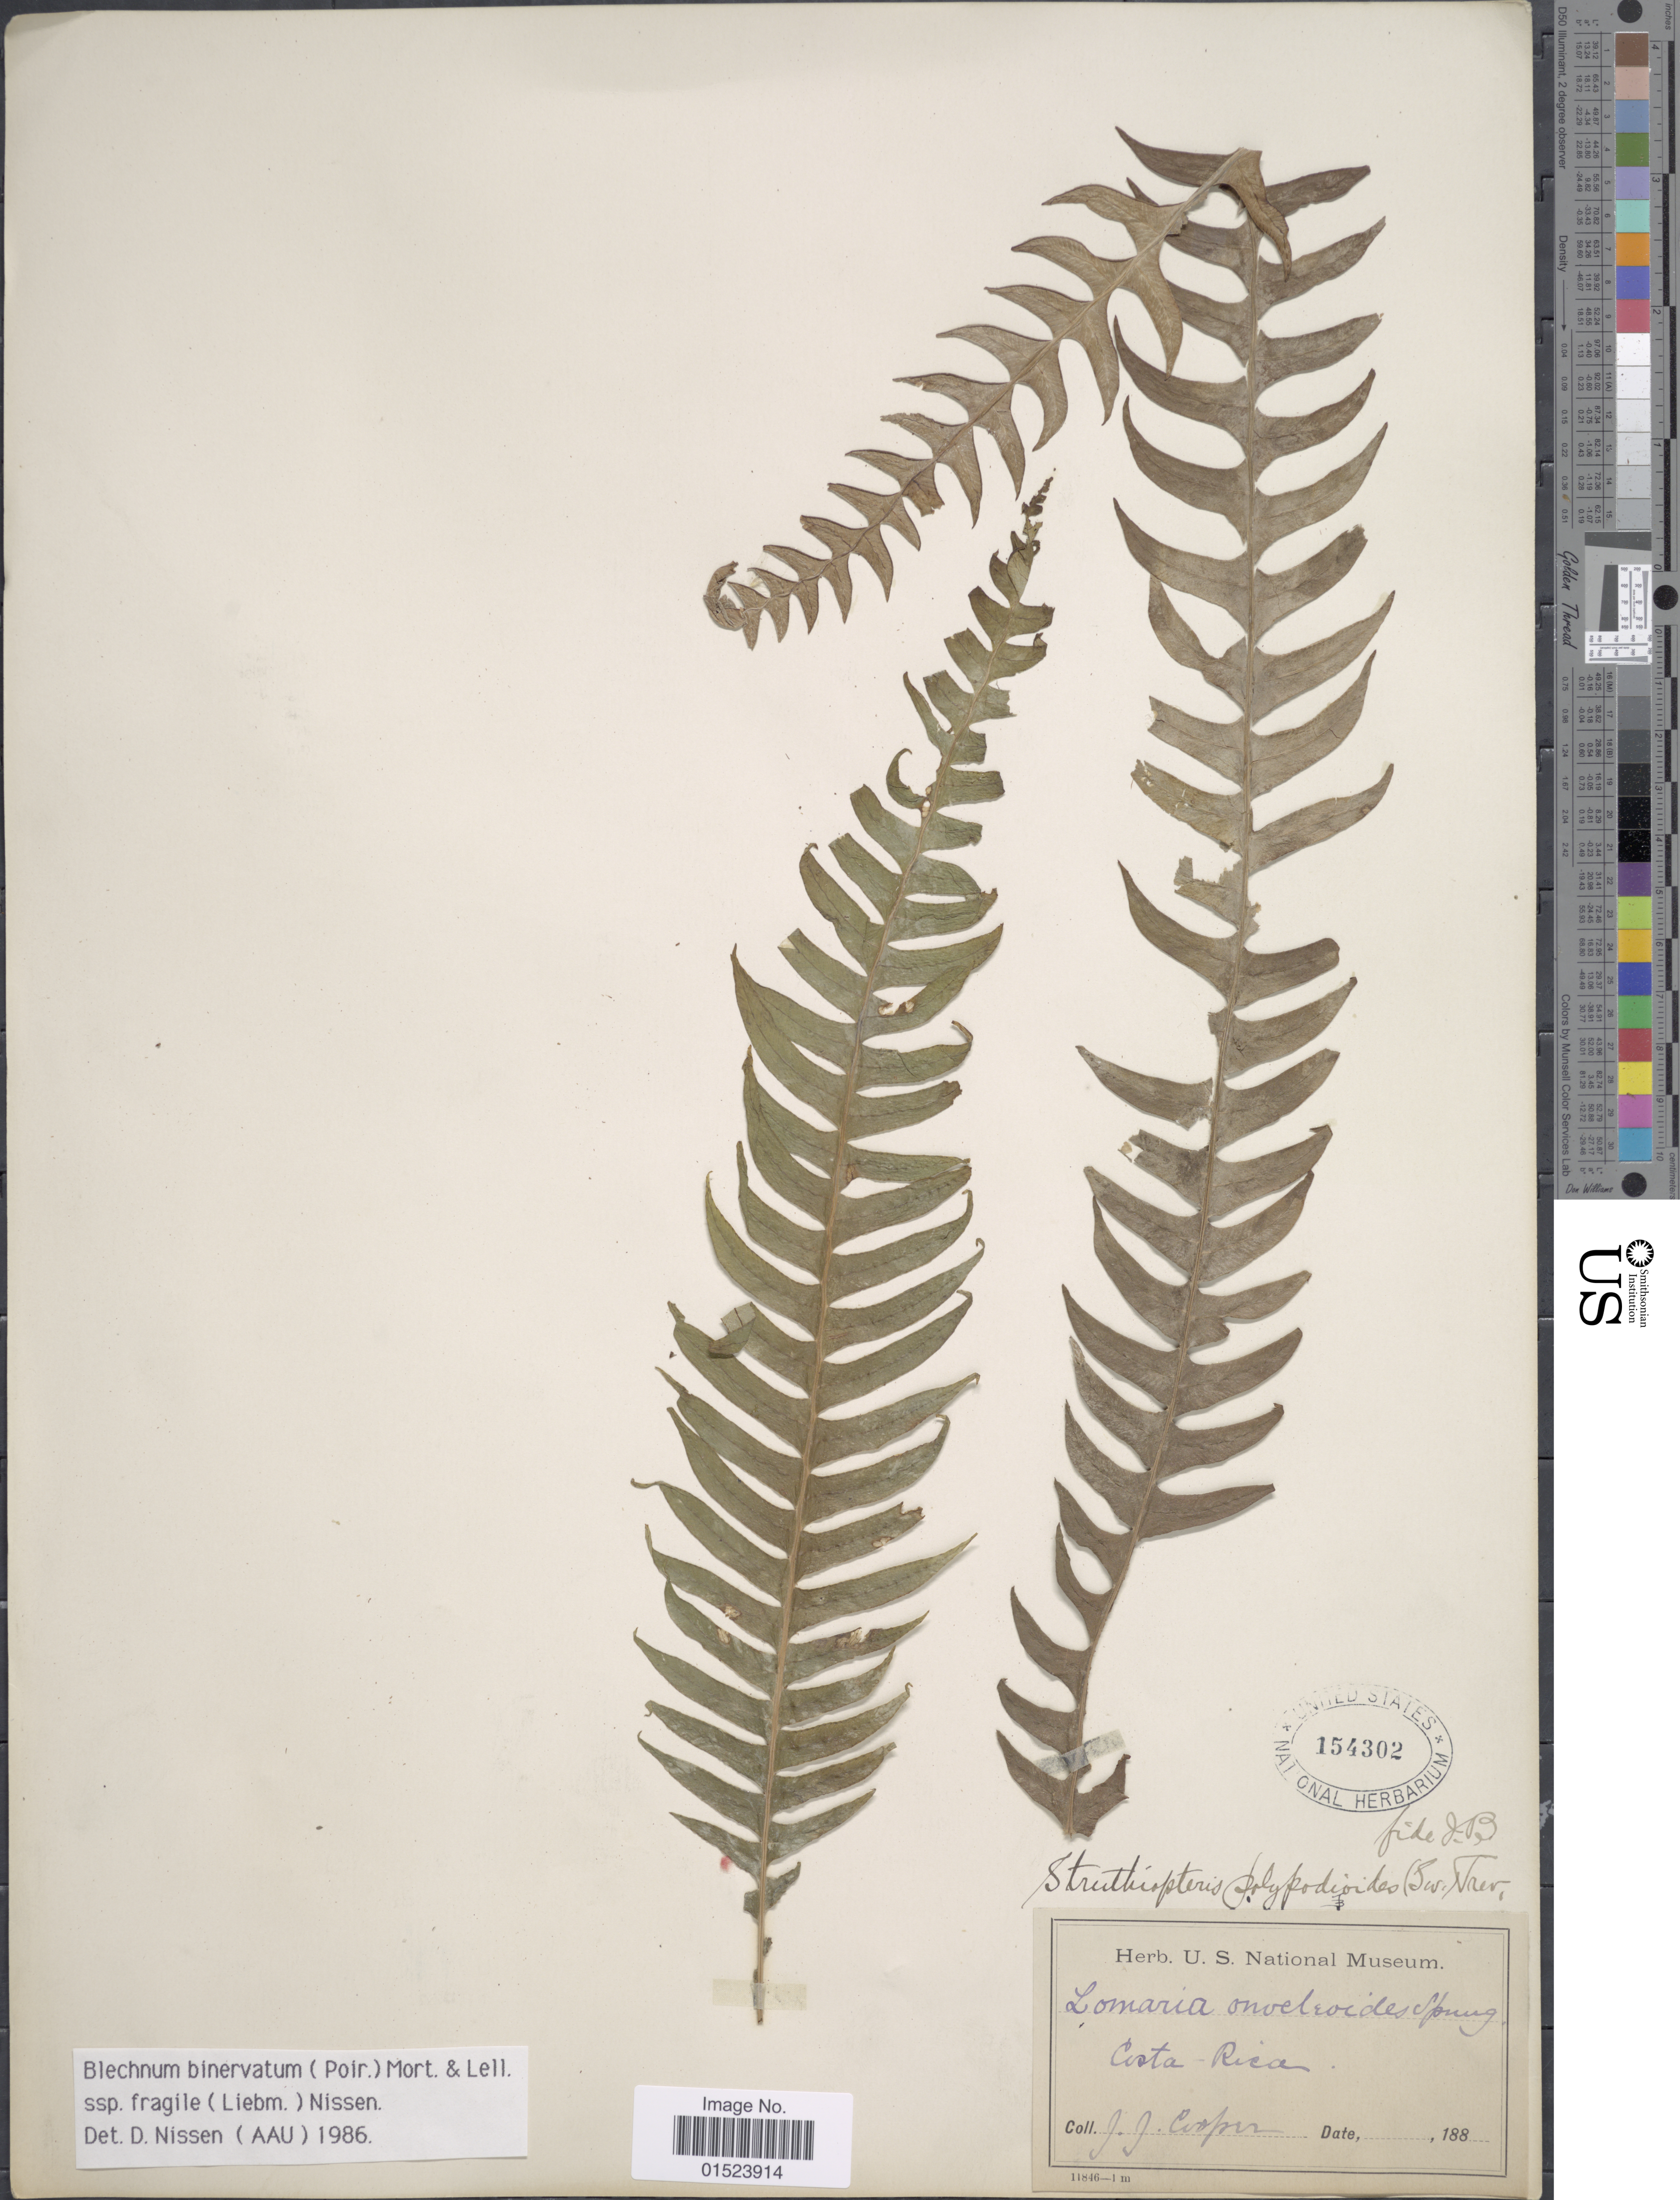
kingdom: Plantae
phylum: Tracheophyta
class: Polypodiopsida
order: Polypodiales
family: Blechnaceae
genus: Blechnum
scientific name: Blechnum fragile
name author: (Liebm.) C.V. Morton & Lellinger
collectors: J. J. Cooper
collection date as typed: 188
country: Costa Rica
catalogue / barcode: US 154302